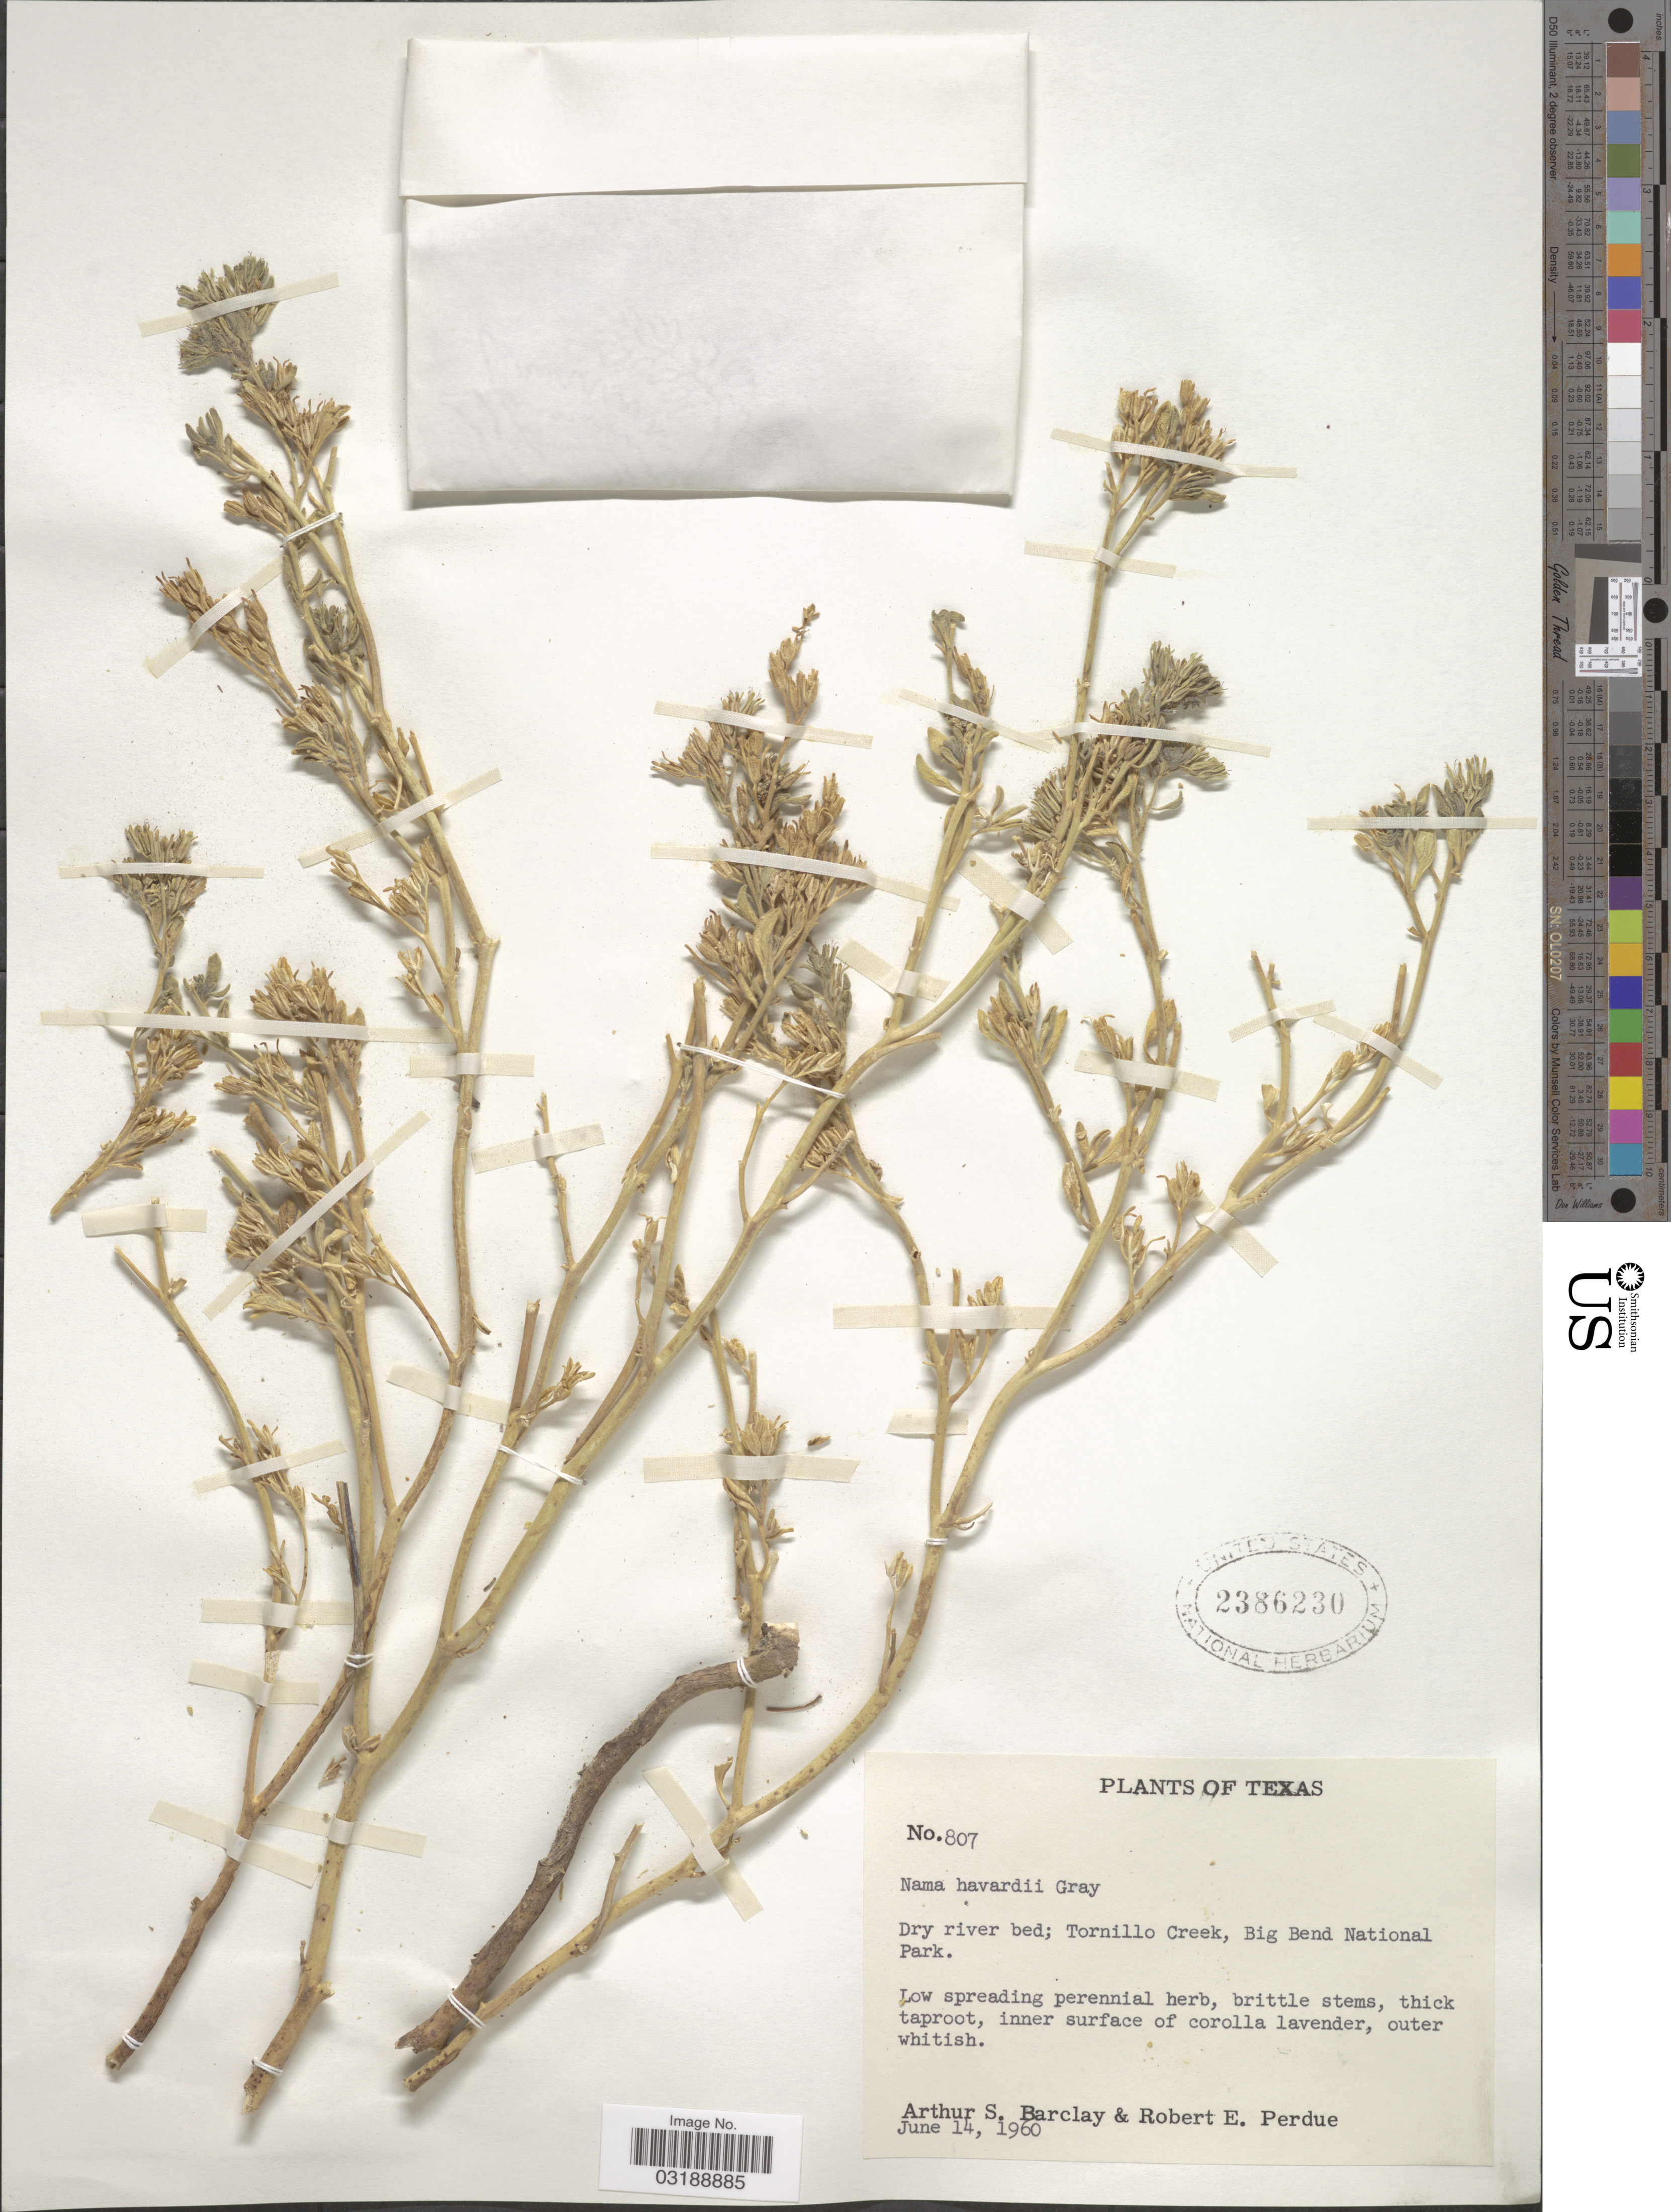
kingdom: Plantae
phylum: Tracheophyta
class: Magnoliopsida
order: Boraginales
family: Namaceae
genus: Nama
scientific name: Nama havardii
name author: A. Gray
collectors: A. S. Barclay & R. E. Perdue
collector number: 807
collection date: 1960-06-14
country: United States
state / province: Texas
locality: Tornillo Creek, Big Bend National Park.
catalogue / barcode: US 2386230